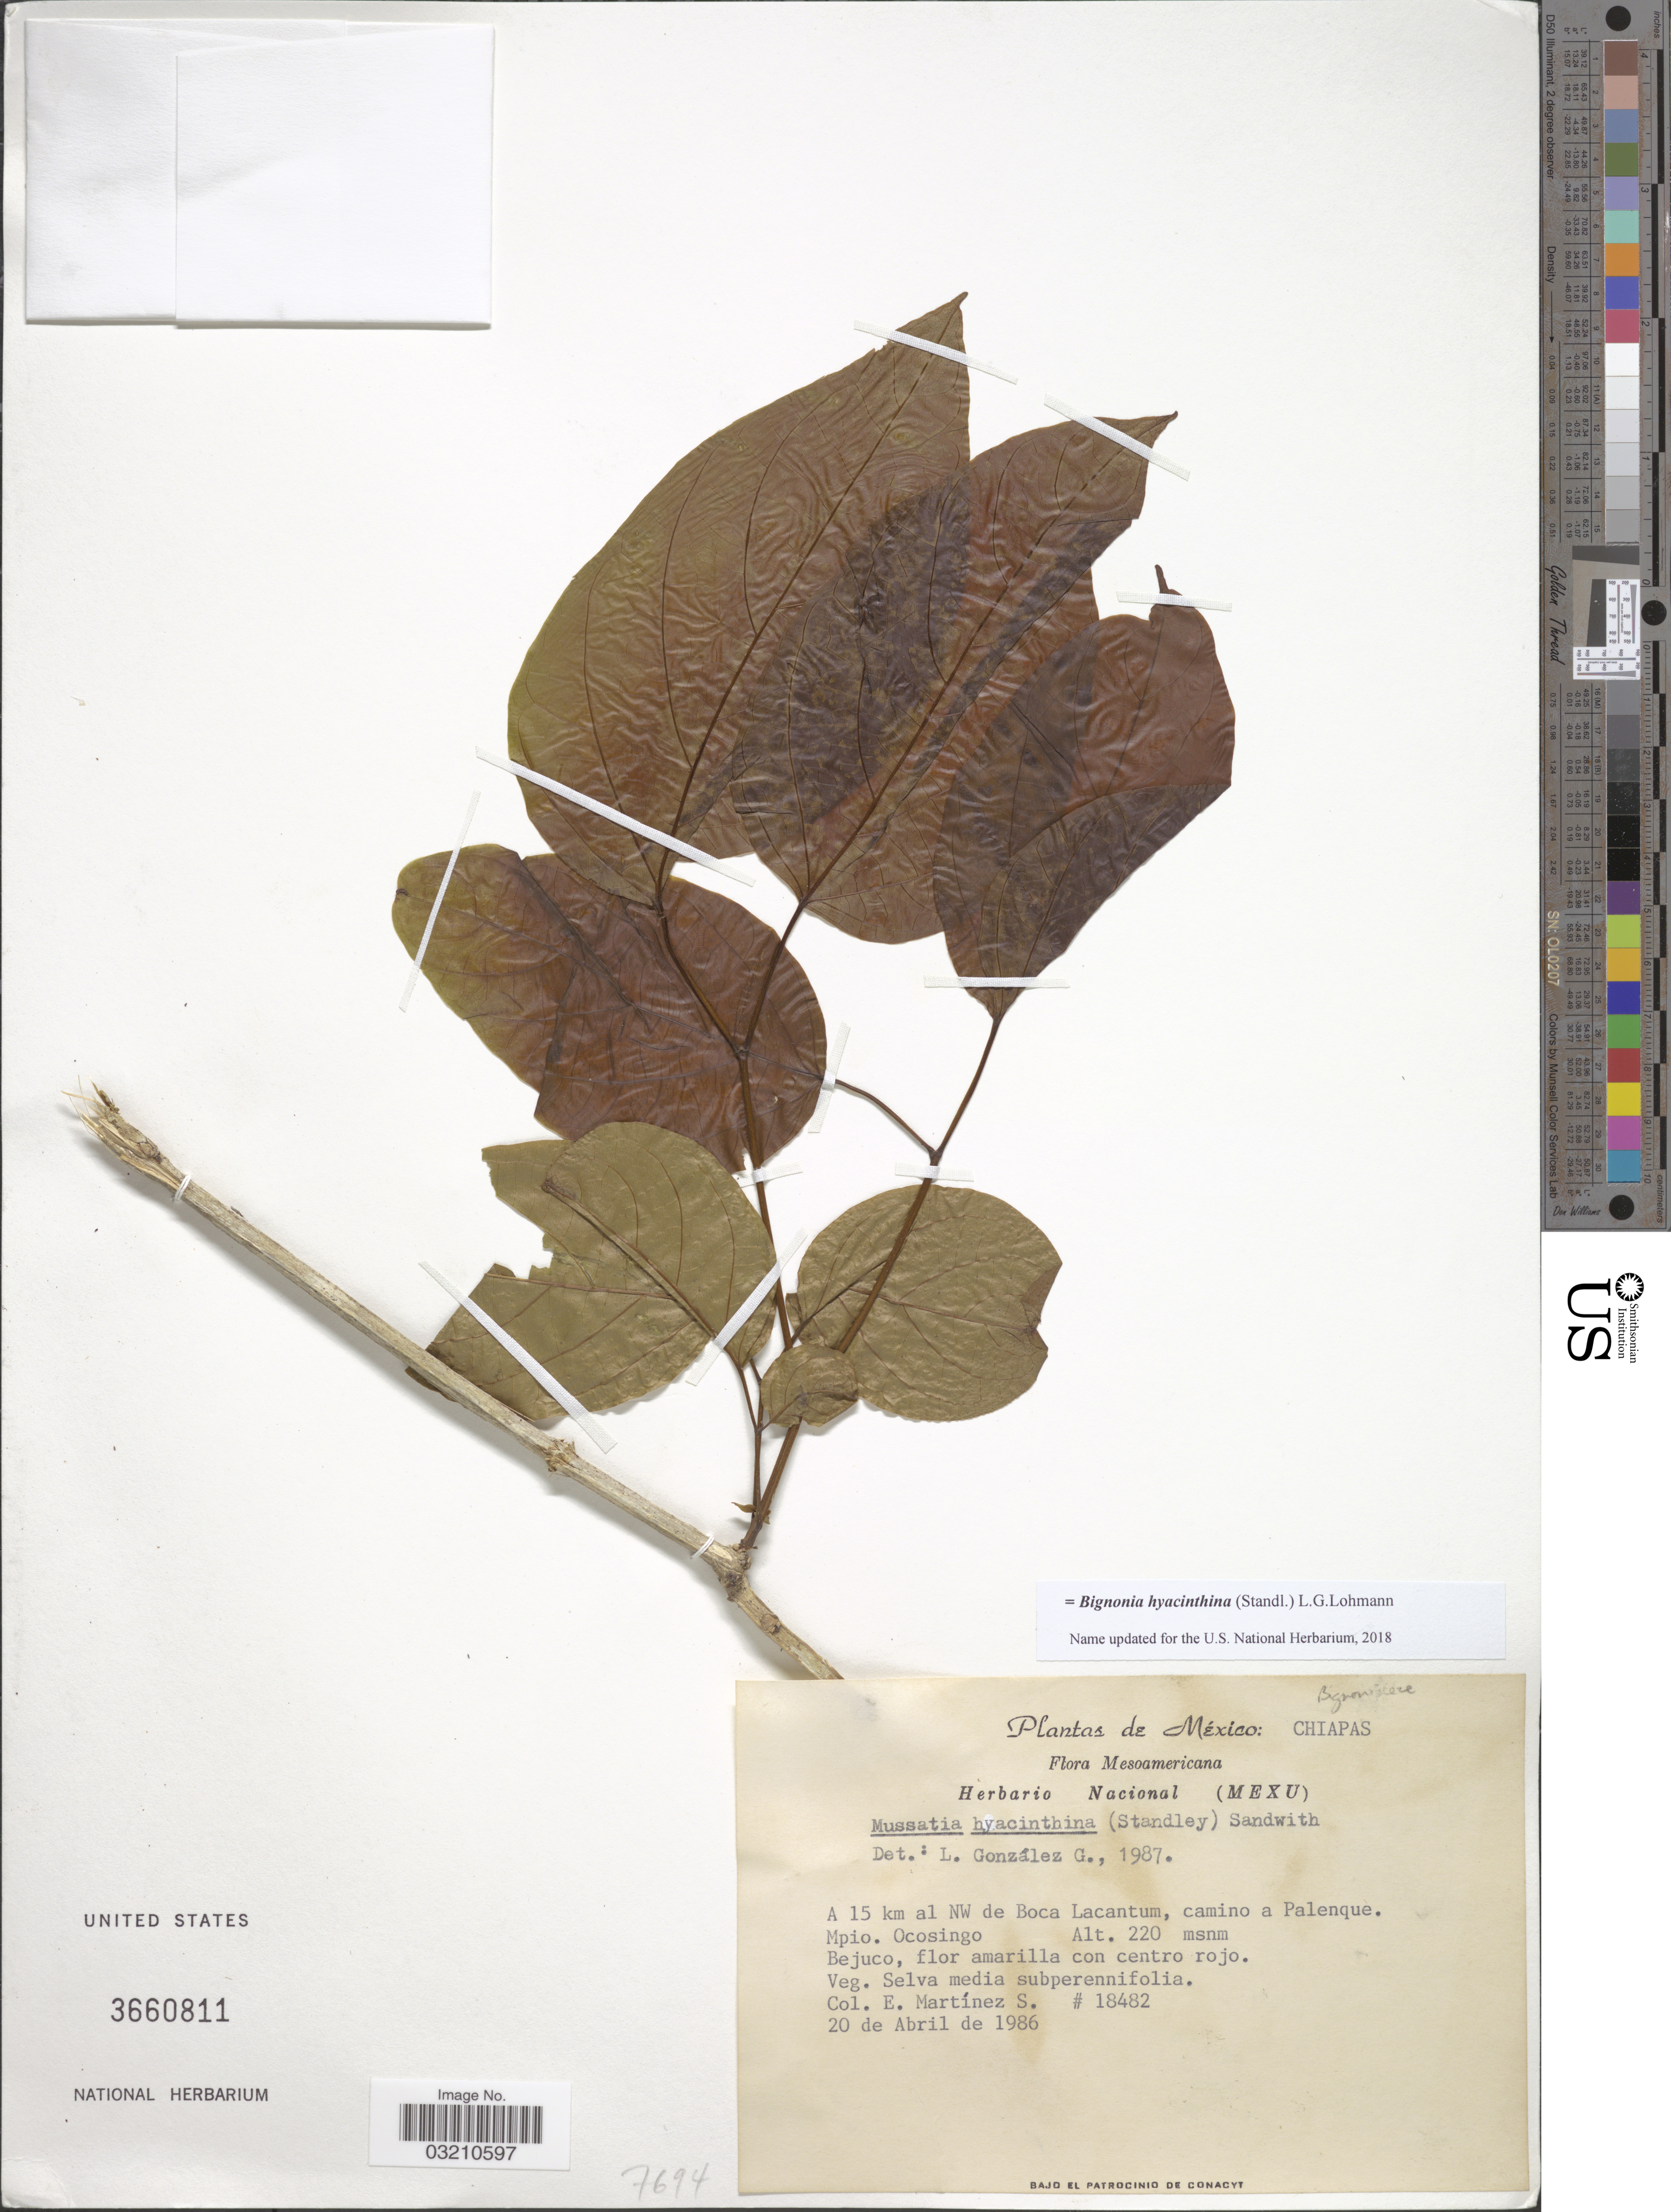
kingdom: Plantae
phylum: Tracheophyta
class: Magnoliopsida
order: Lamiales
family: Bignoniaceae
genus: Bignonia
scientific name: Bignonia hyacinthina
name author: (Standl.) L.G. Lohmann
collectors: E. M. Martínez S.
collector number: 18482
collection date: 1986-04-20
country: Mexico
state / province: Chiapas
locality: A 15 km al NW de Boca Lacantum, camino a Palenque. Mpio. Ocosingo.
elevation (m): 220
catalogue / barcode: US 3660811